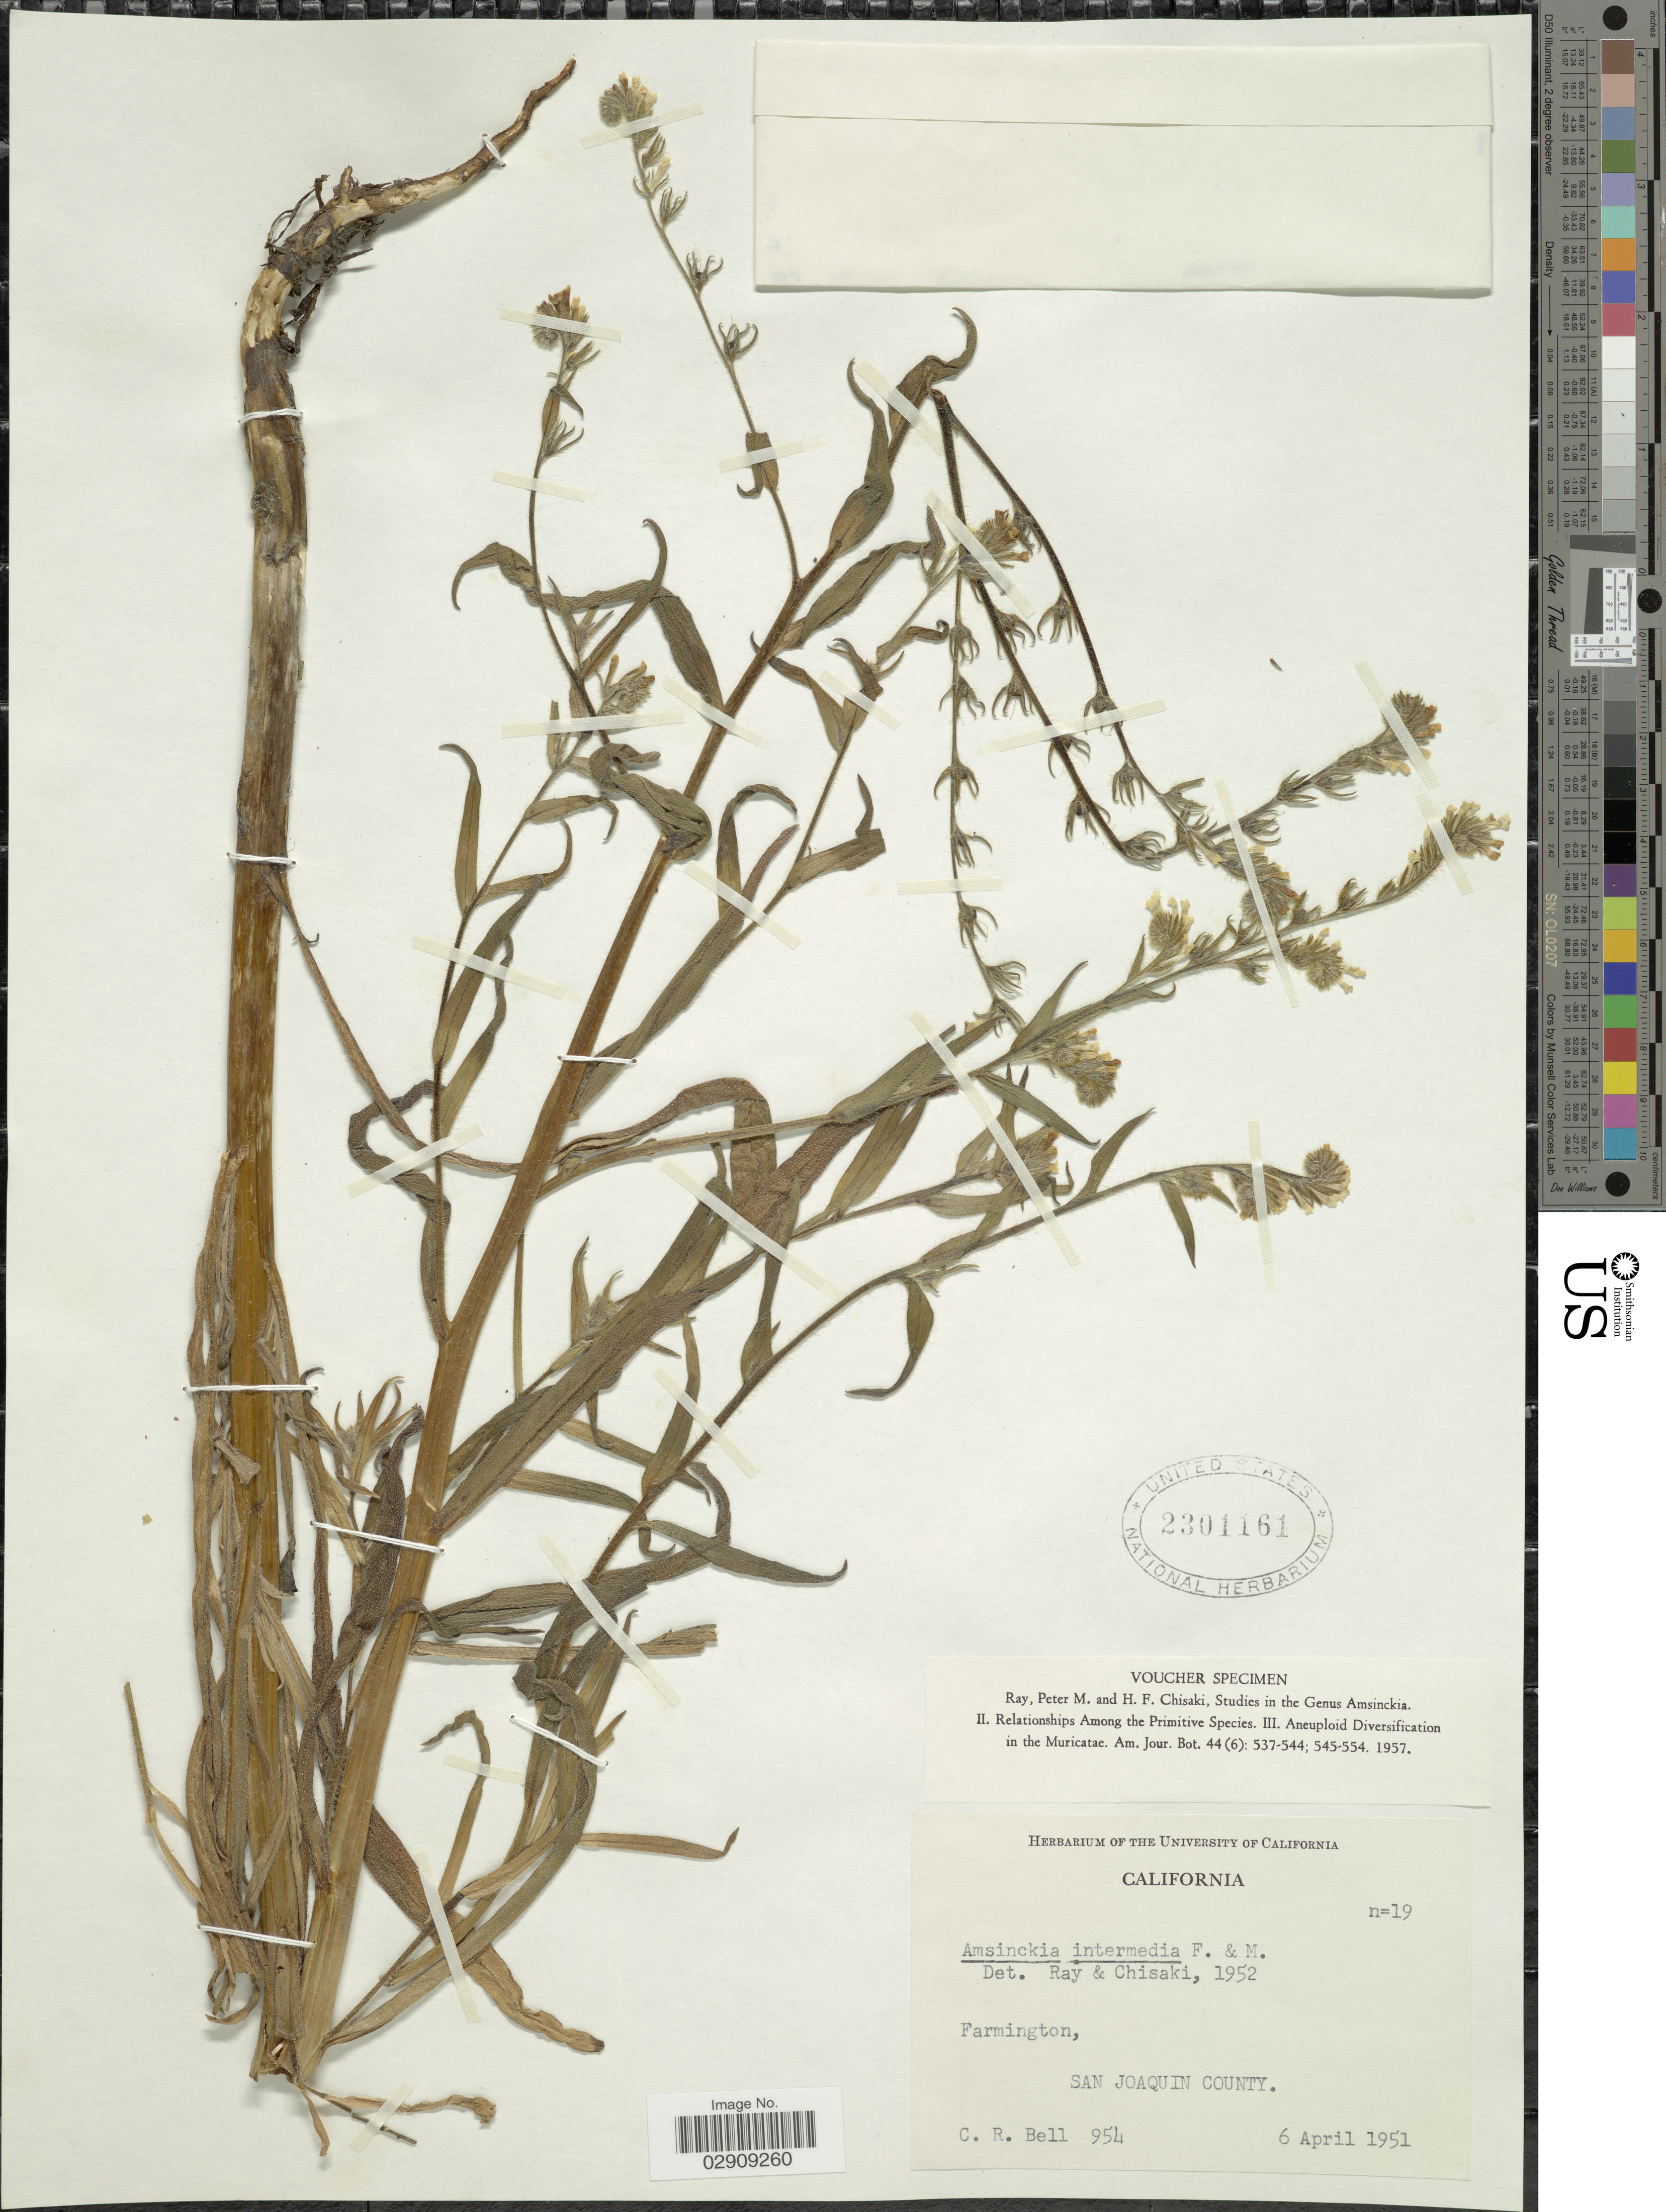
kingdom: Plantae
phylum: Tracheophyta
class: Magnoliopsida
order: Boraginales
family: Boraginaceae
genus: Amsinckia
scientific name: Amsinckia menziesii var. intermedia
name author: (Fisch. & C.A. Mey.) Ganders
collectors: C. R. Bell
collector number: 954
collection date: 1951-04-06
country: United States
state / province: California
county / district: San Joaquin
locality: Farmington, San Joaquin County.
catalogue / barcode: US 2301161